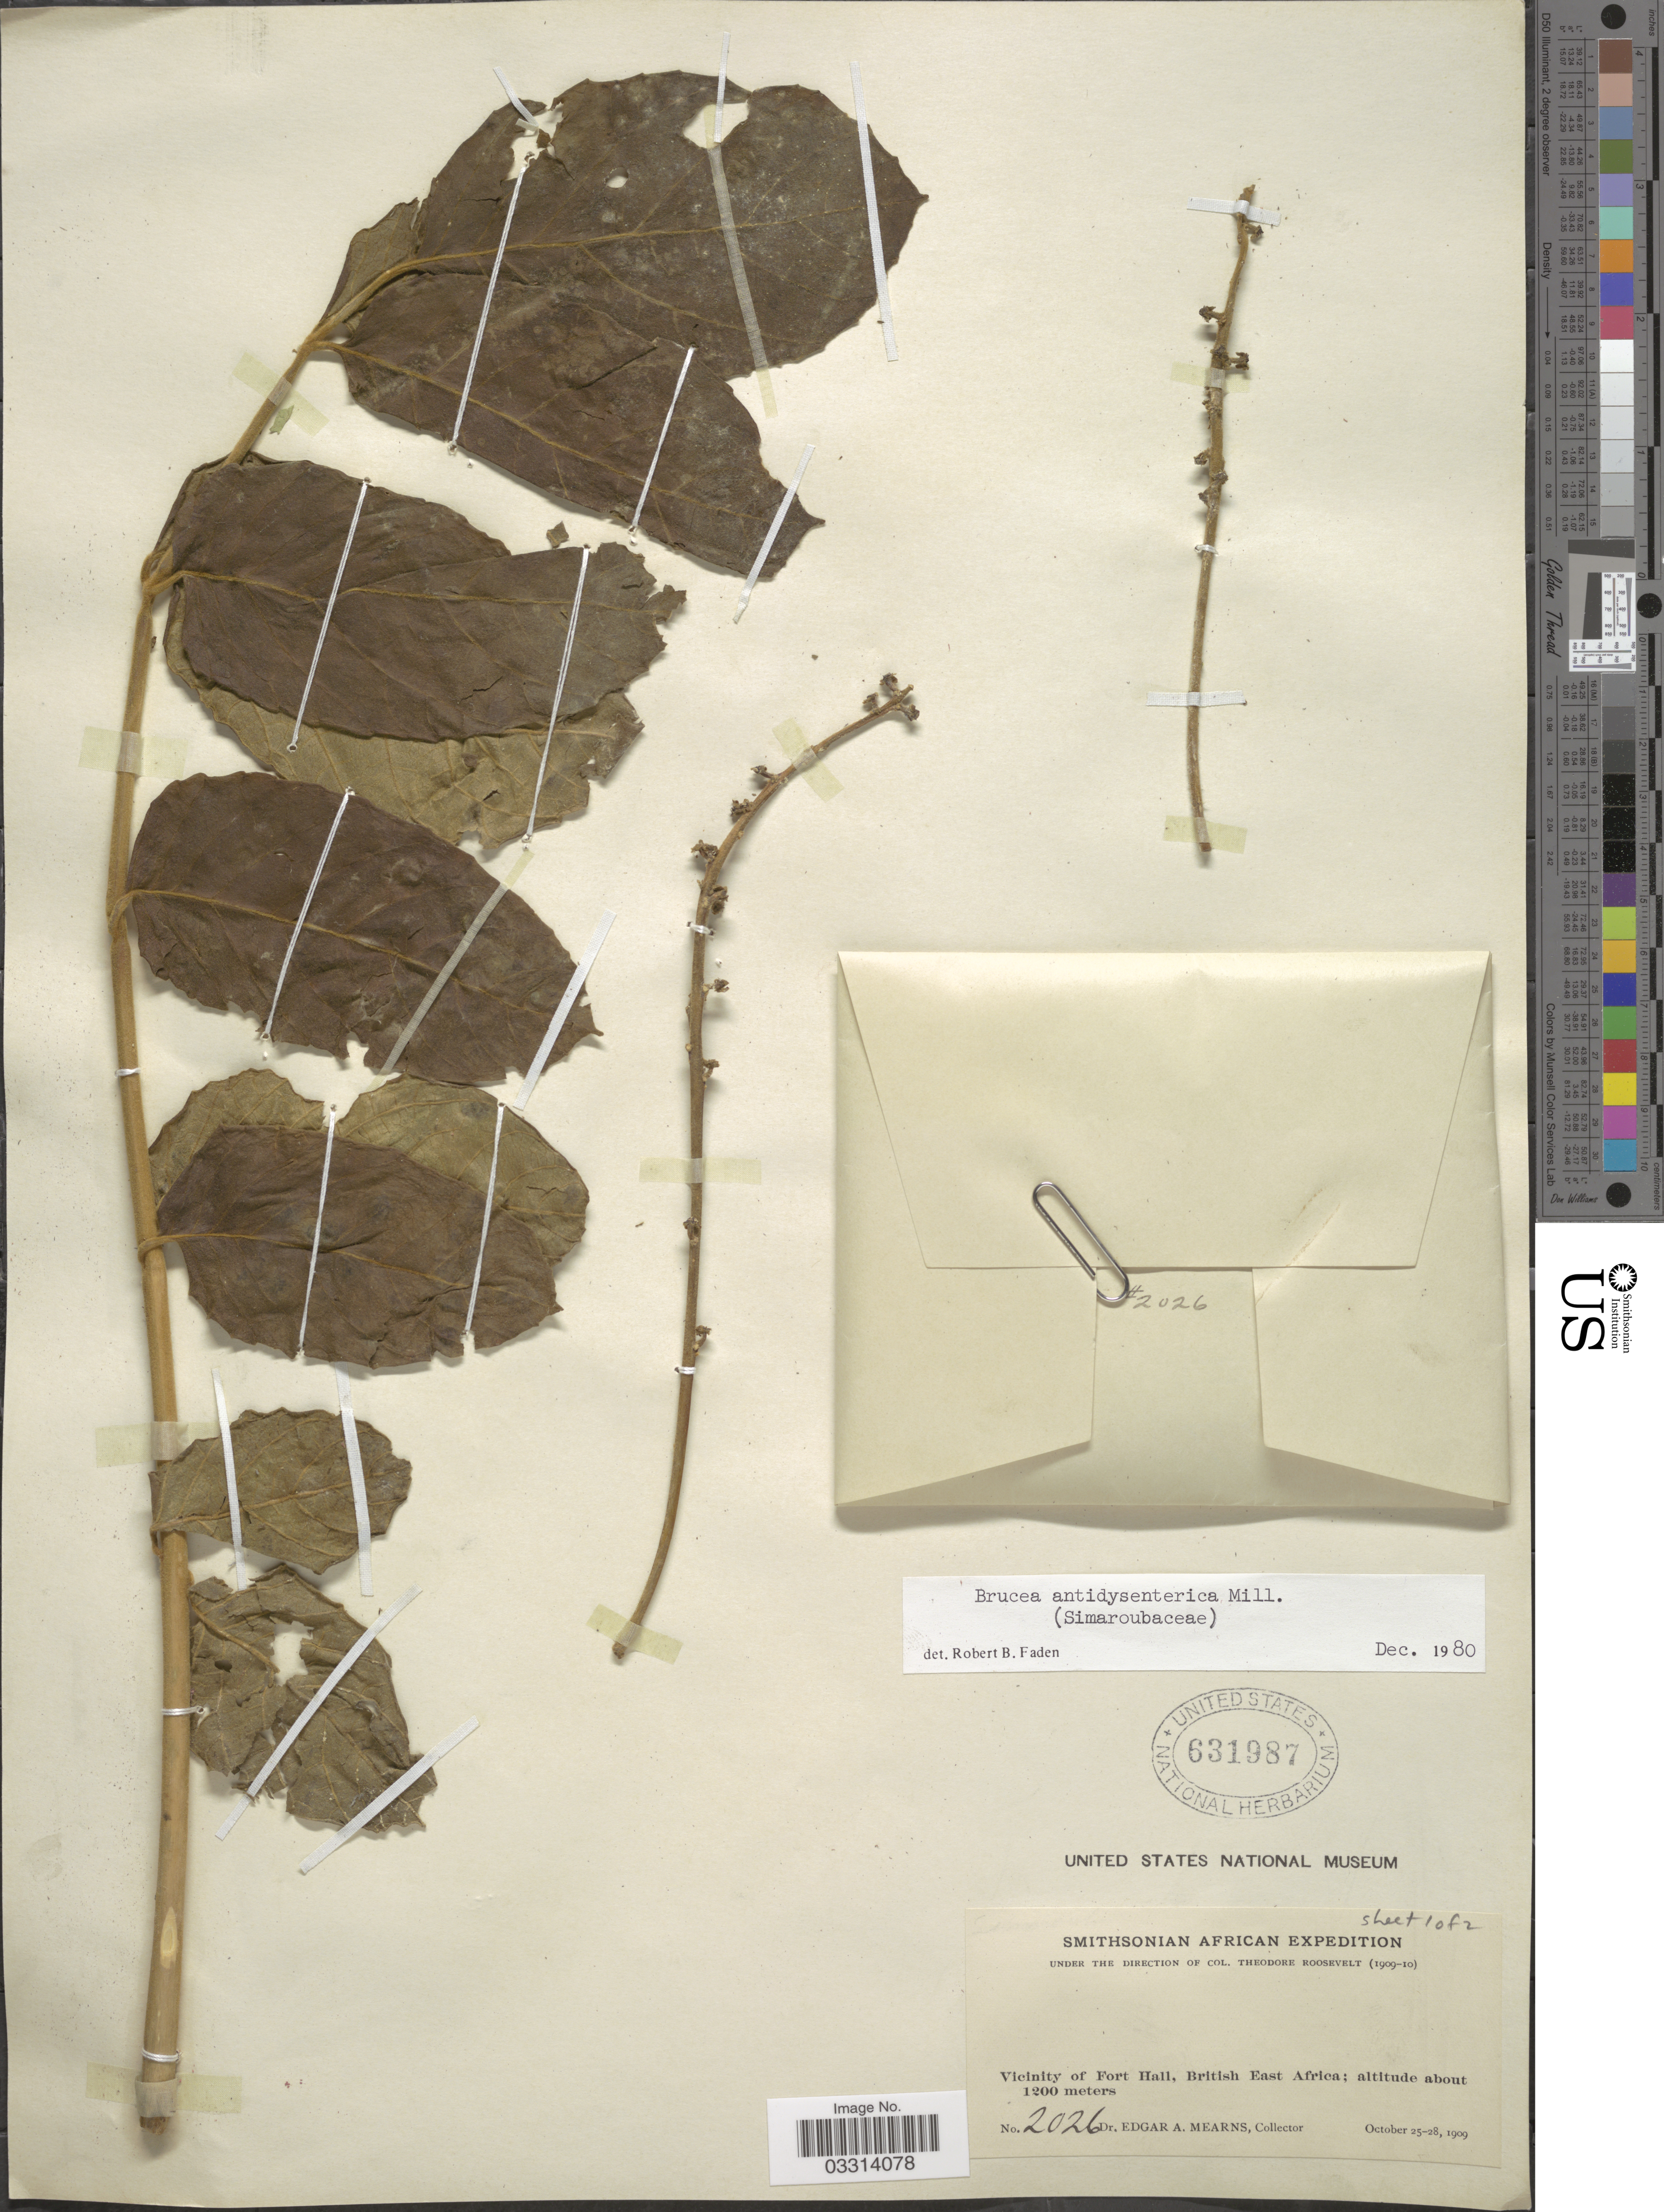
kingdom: Plantae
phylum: Tracheophyta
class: Magnoliopsida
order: Sapindales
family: Simaroubaceae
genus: Brucea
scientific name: Brucea antidysenterica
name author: J.F. Mill.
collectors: E. A. Mearns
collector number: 2026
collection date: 1909-10-25/1909-10-28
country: Kenya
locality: Vicinity of Fort Hall, British East Africa.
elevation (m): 1200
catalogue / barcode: US 631987